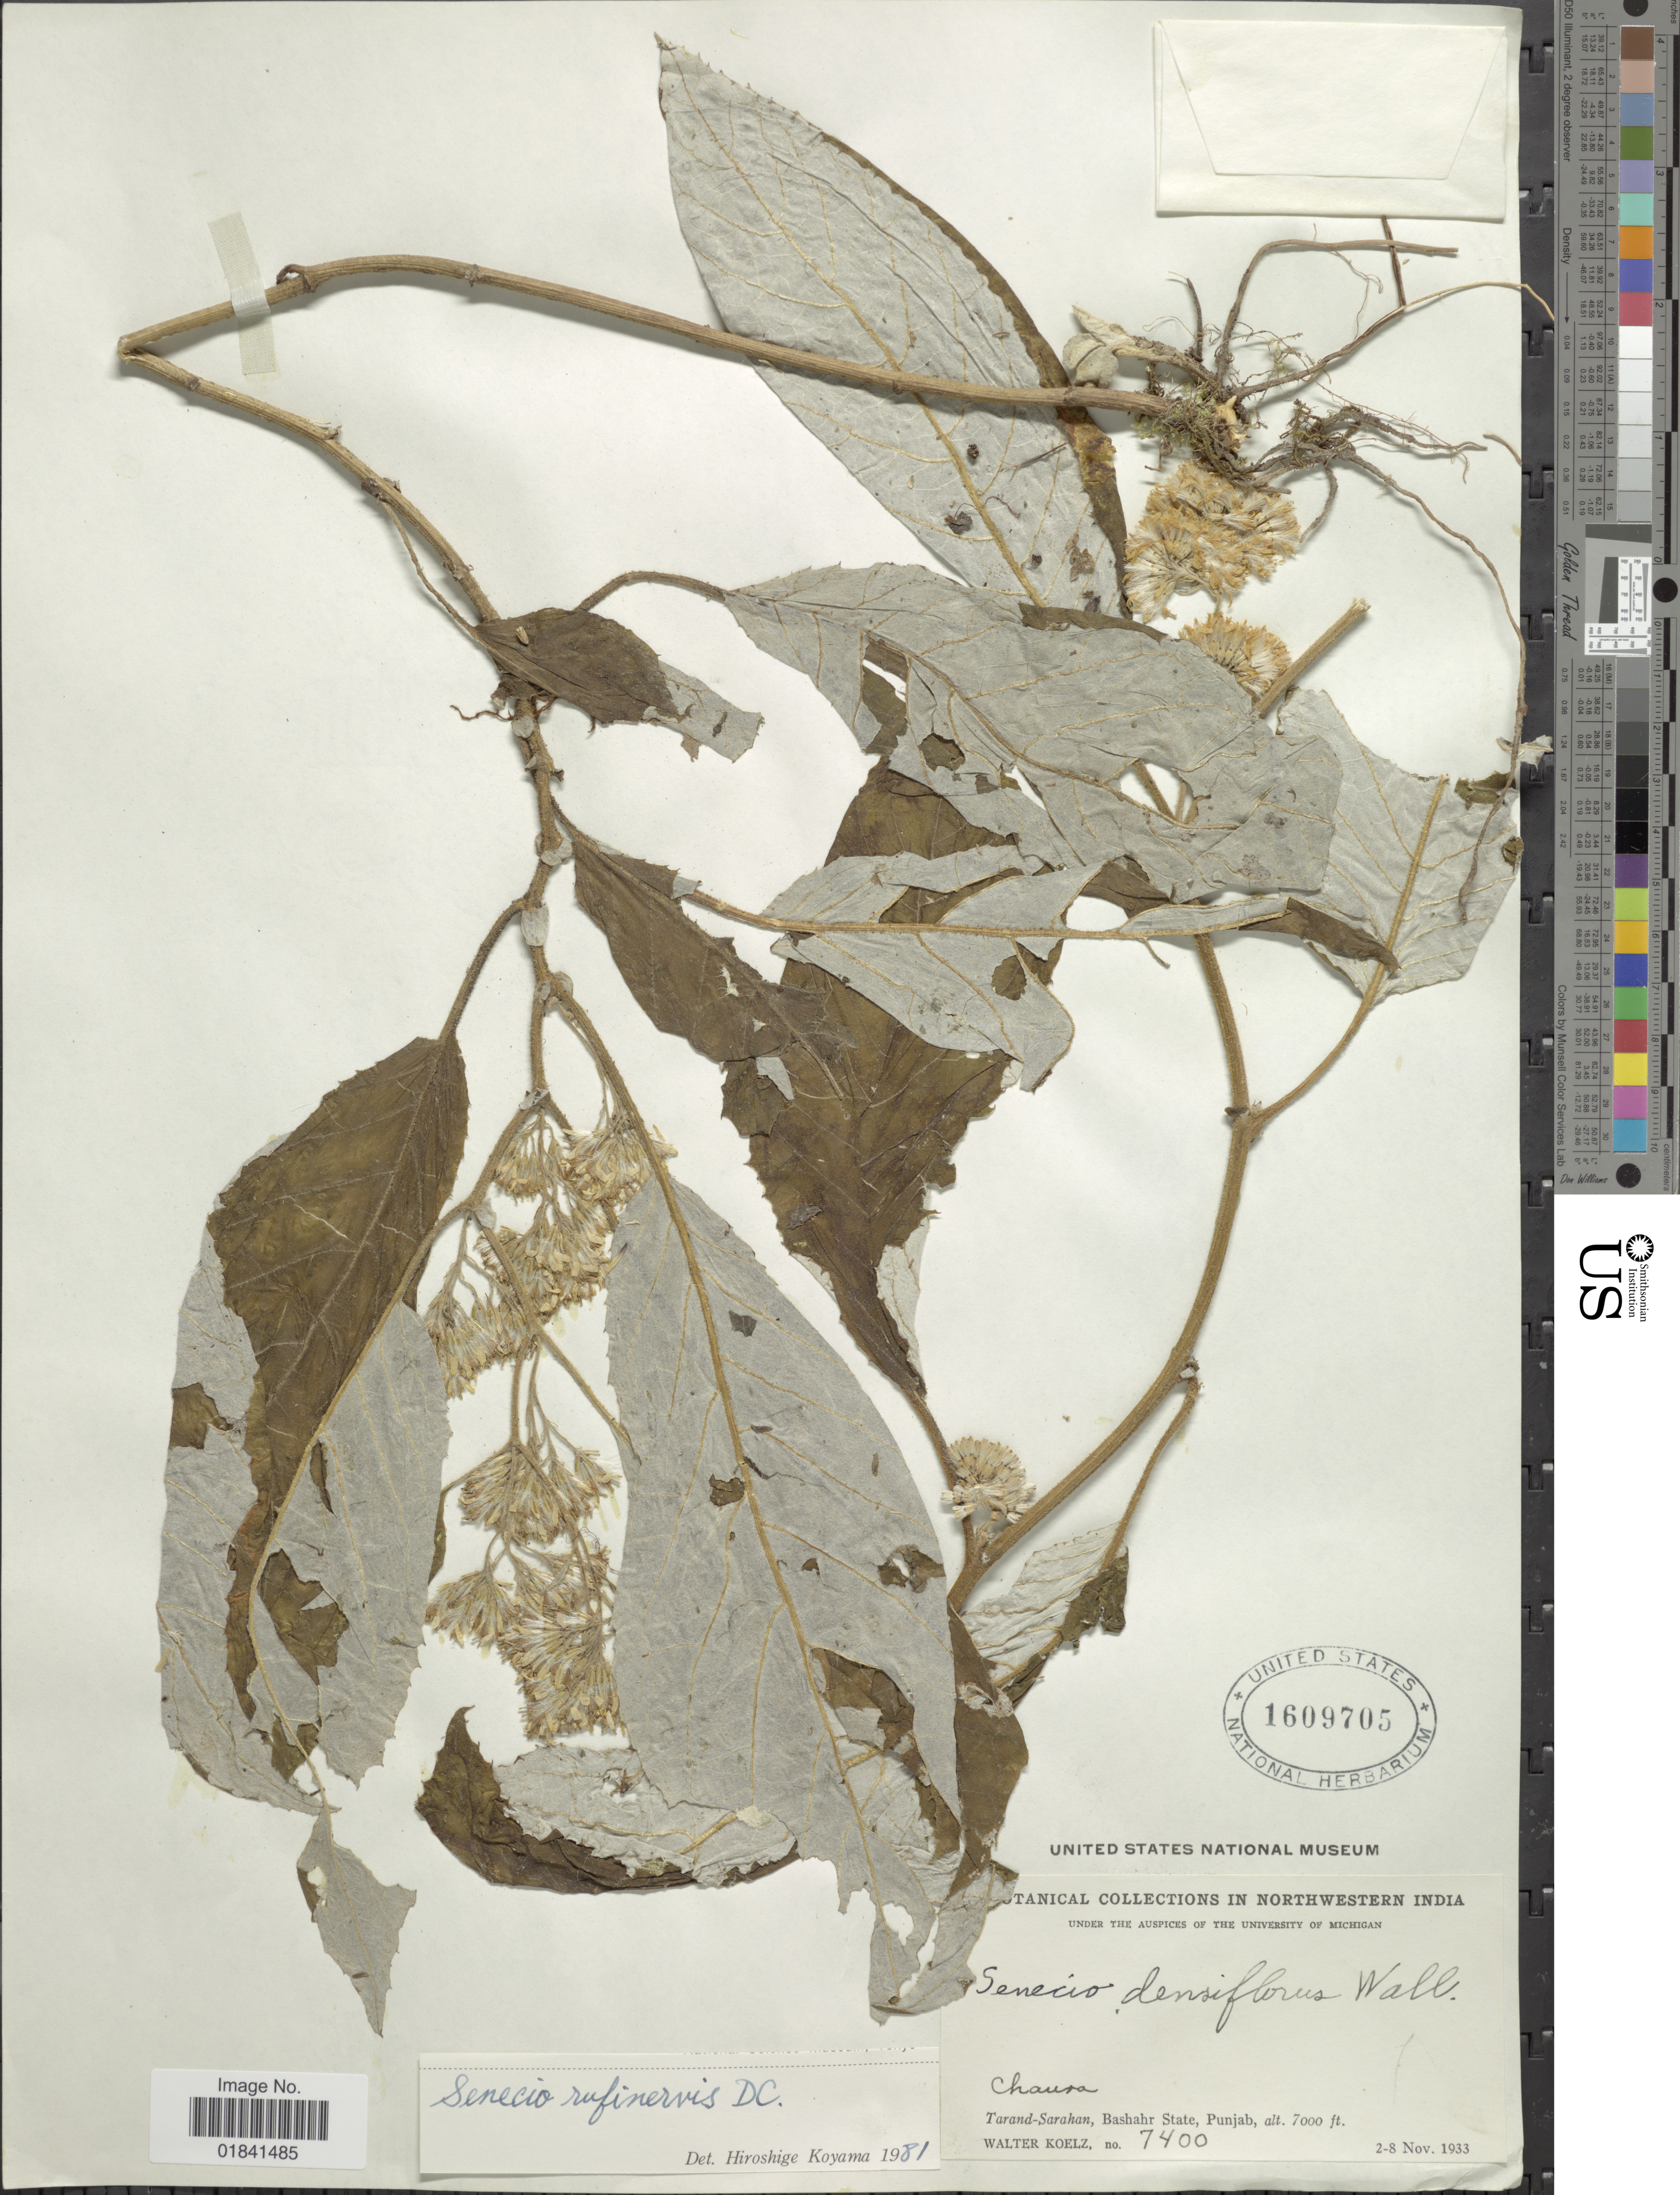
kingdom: Plantae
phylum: Tracheophyta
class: Magnoliopsida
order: Asterales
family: Asteraceae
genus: Senecio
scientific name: Senecio rufinervis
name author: DC.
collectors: W. N. Koelz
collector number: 7400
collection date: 1933-11-02/1933-11-08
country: India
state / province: Punjab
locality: Tarand-Sarahan, Bashahr State, Chaura, Northwestern India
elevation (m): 2134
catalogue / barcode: US 1609705